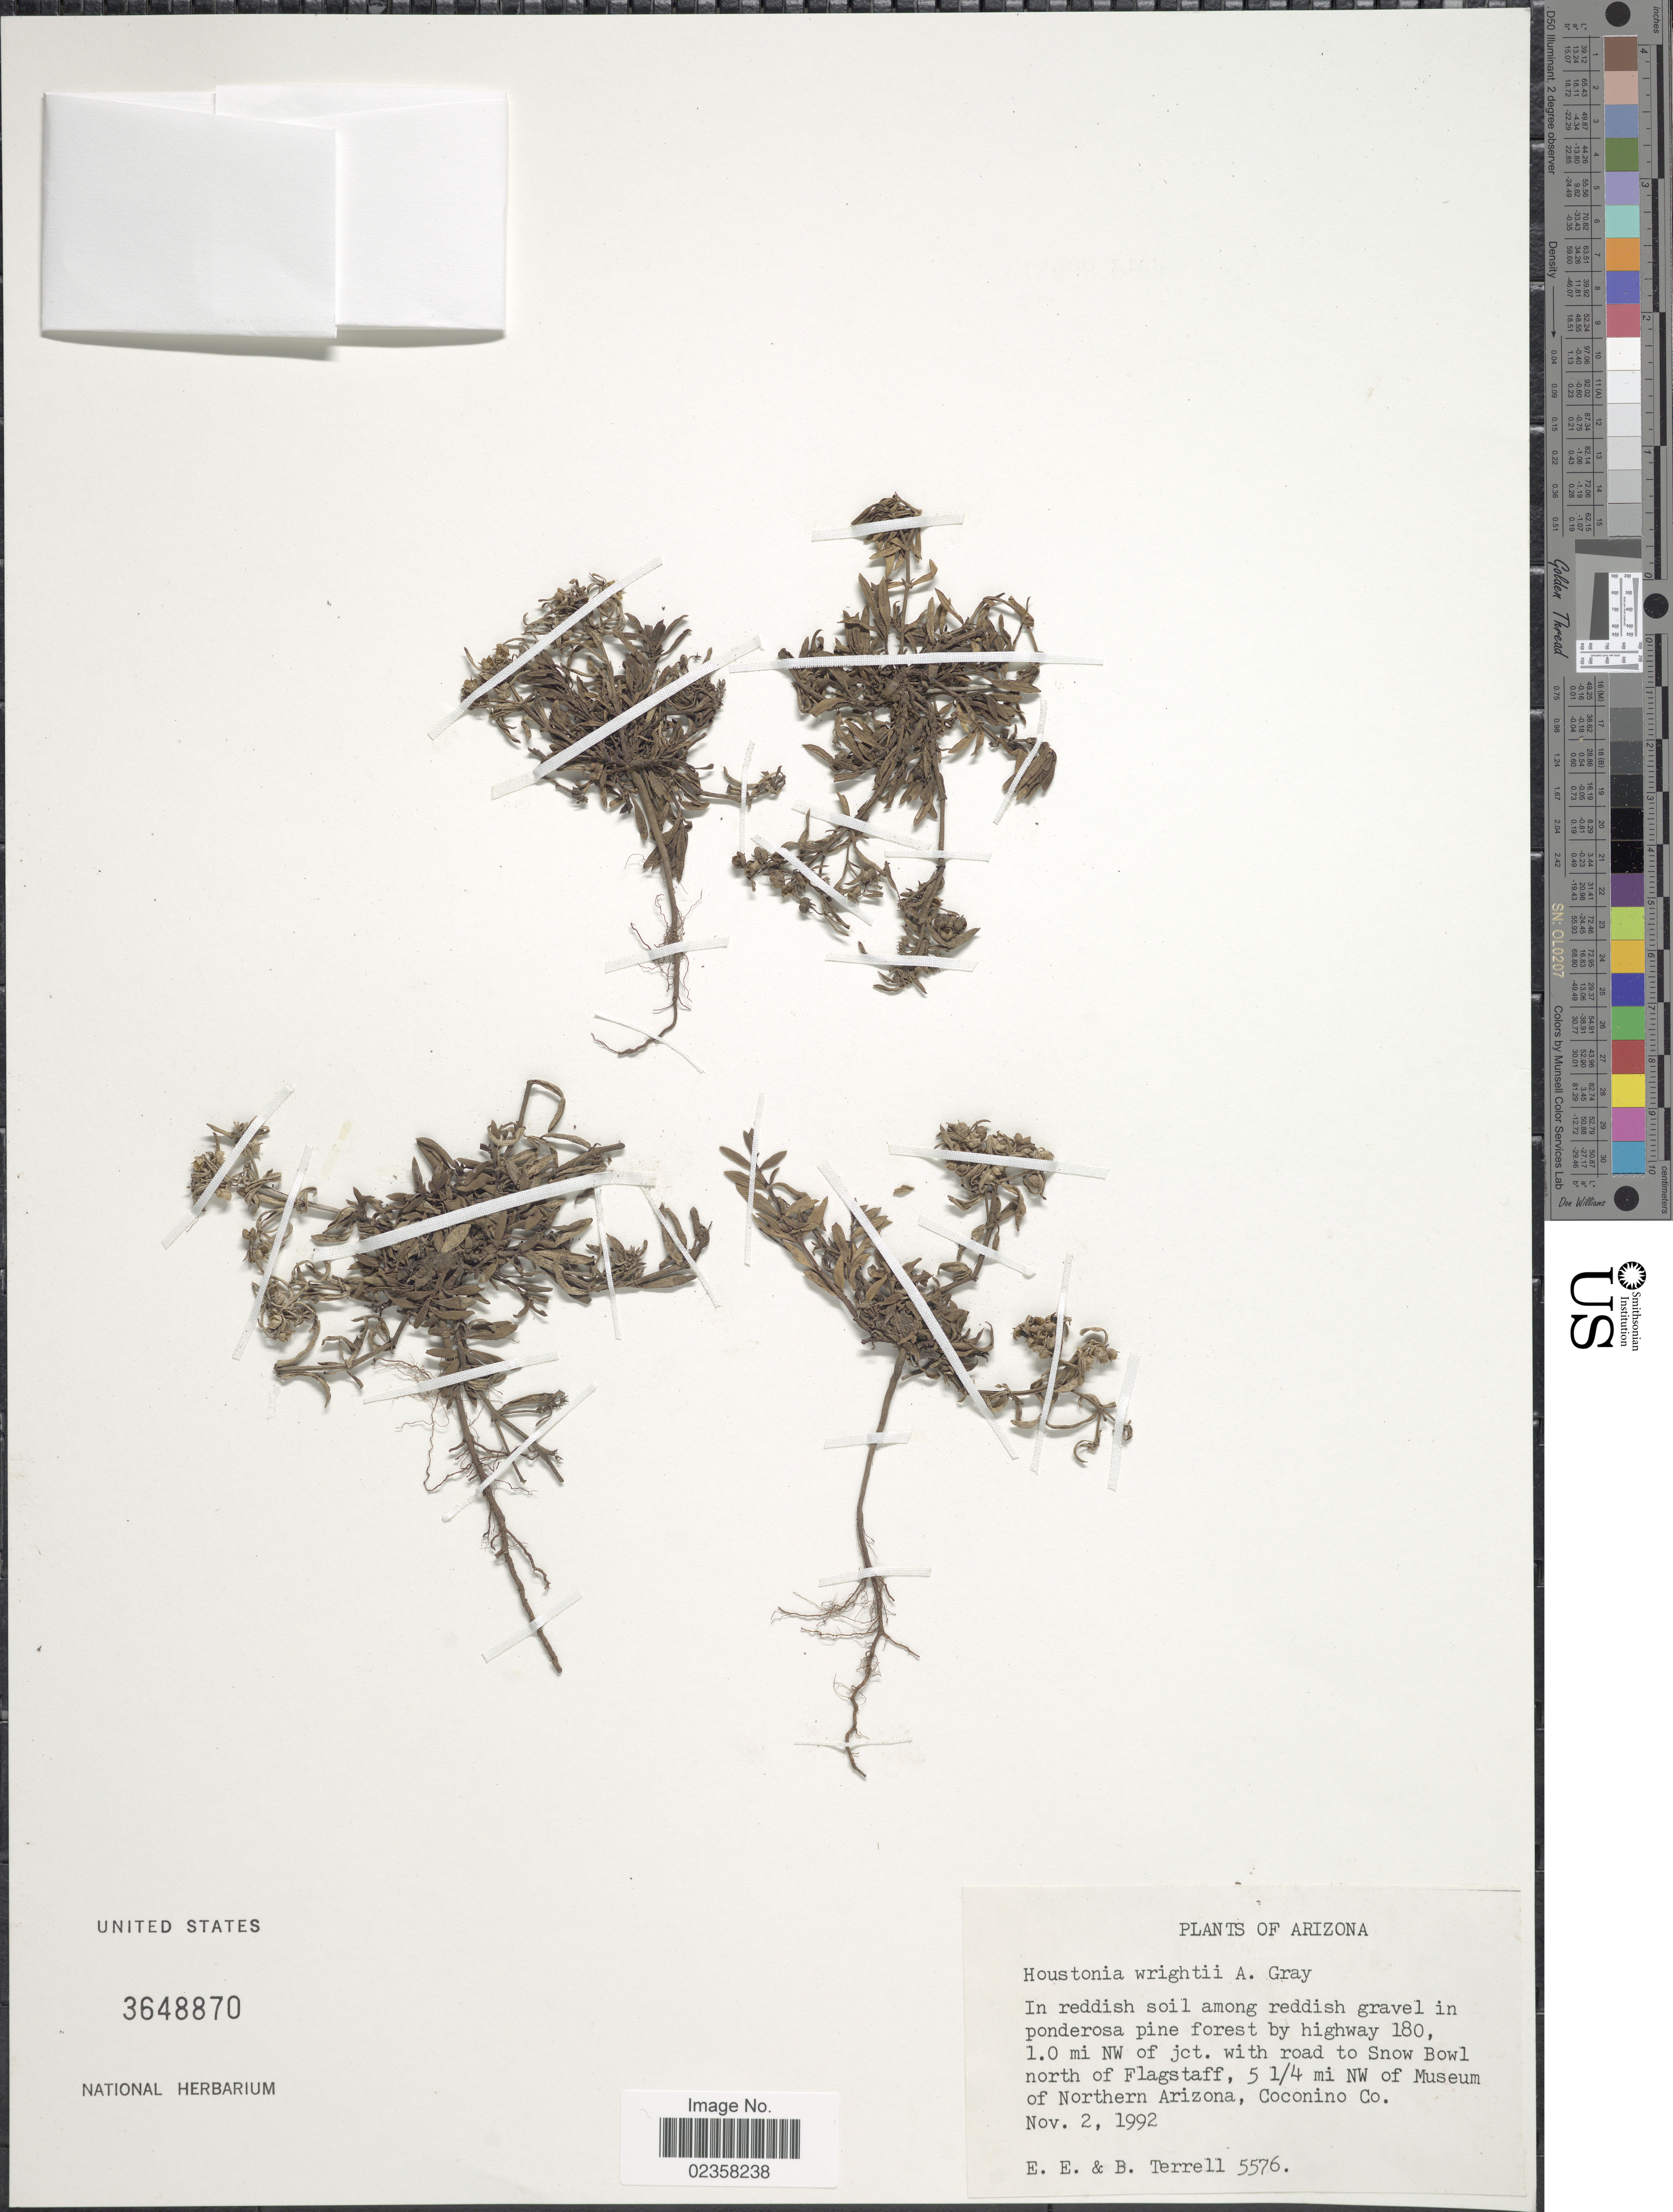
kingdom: Plantae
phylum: Tracheophyta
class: Magnoliopsida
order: Gentianales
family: Rubiaceae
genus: Houstonia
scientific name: Houstonia wrightii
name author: (A. Gray) A. Gray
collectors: E. E. Terrell & B. Terrell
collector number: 5576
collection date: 1992-11-02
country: United States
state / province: Arizona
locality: Ponderosa pine forest by highway 180, 1.0 mi NW of jct. with road to Snow Bowl north of Flagstaff, 5 1/4 mi NW of Museum of Northern Arizona, Cocnino Co.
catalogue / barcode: US 3648870